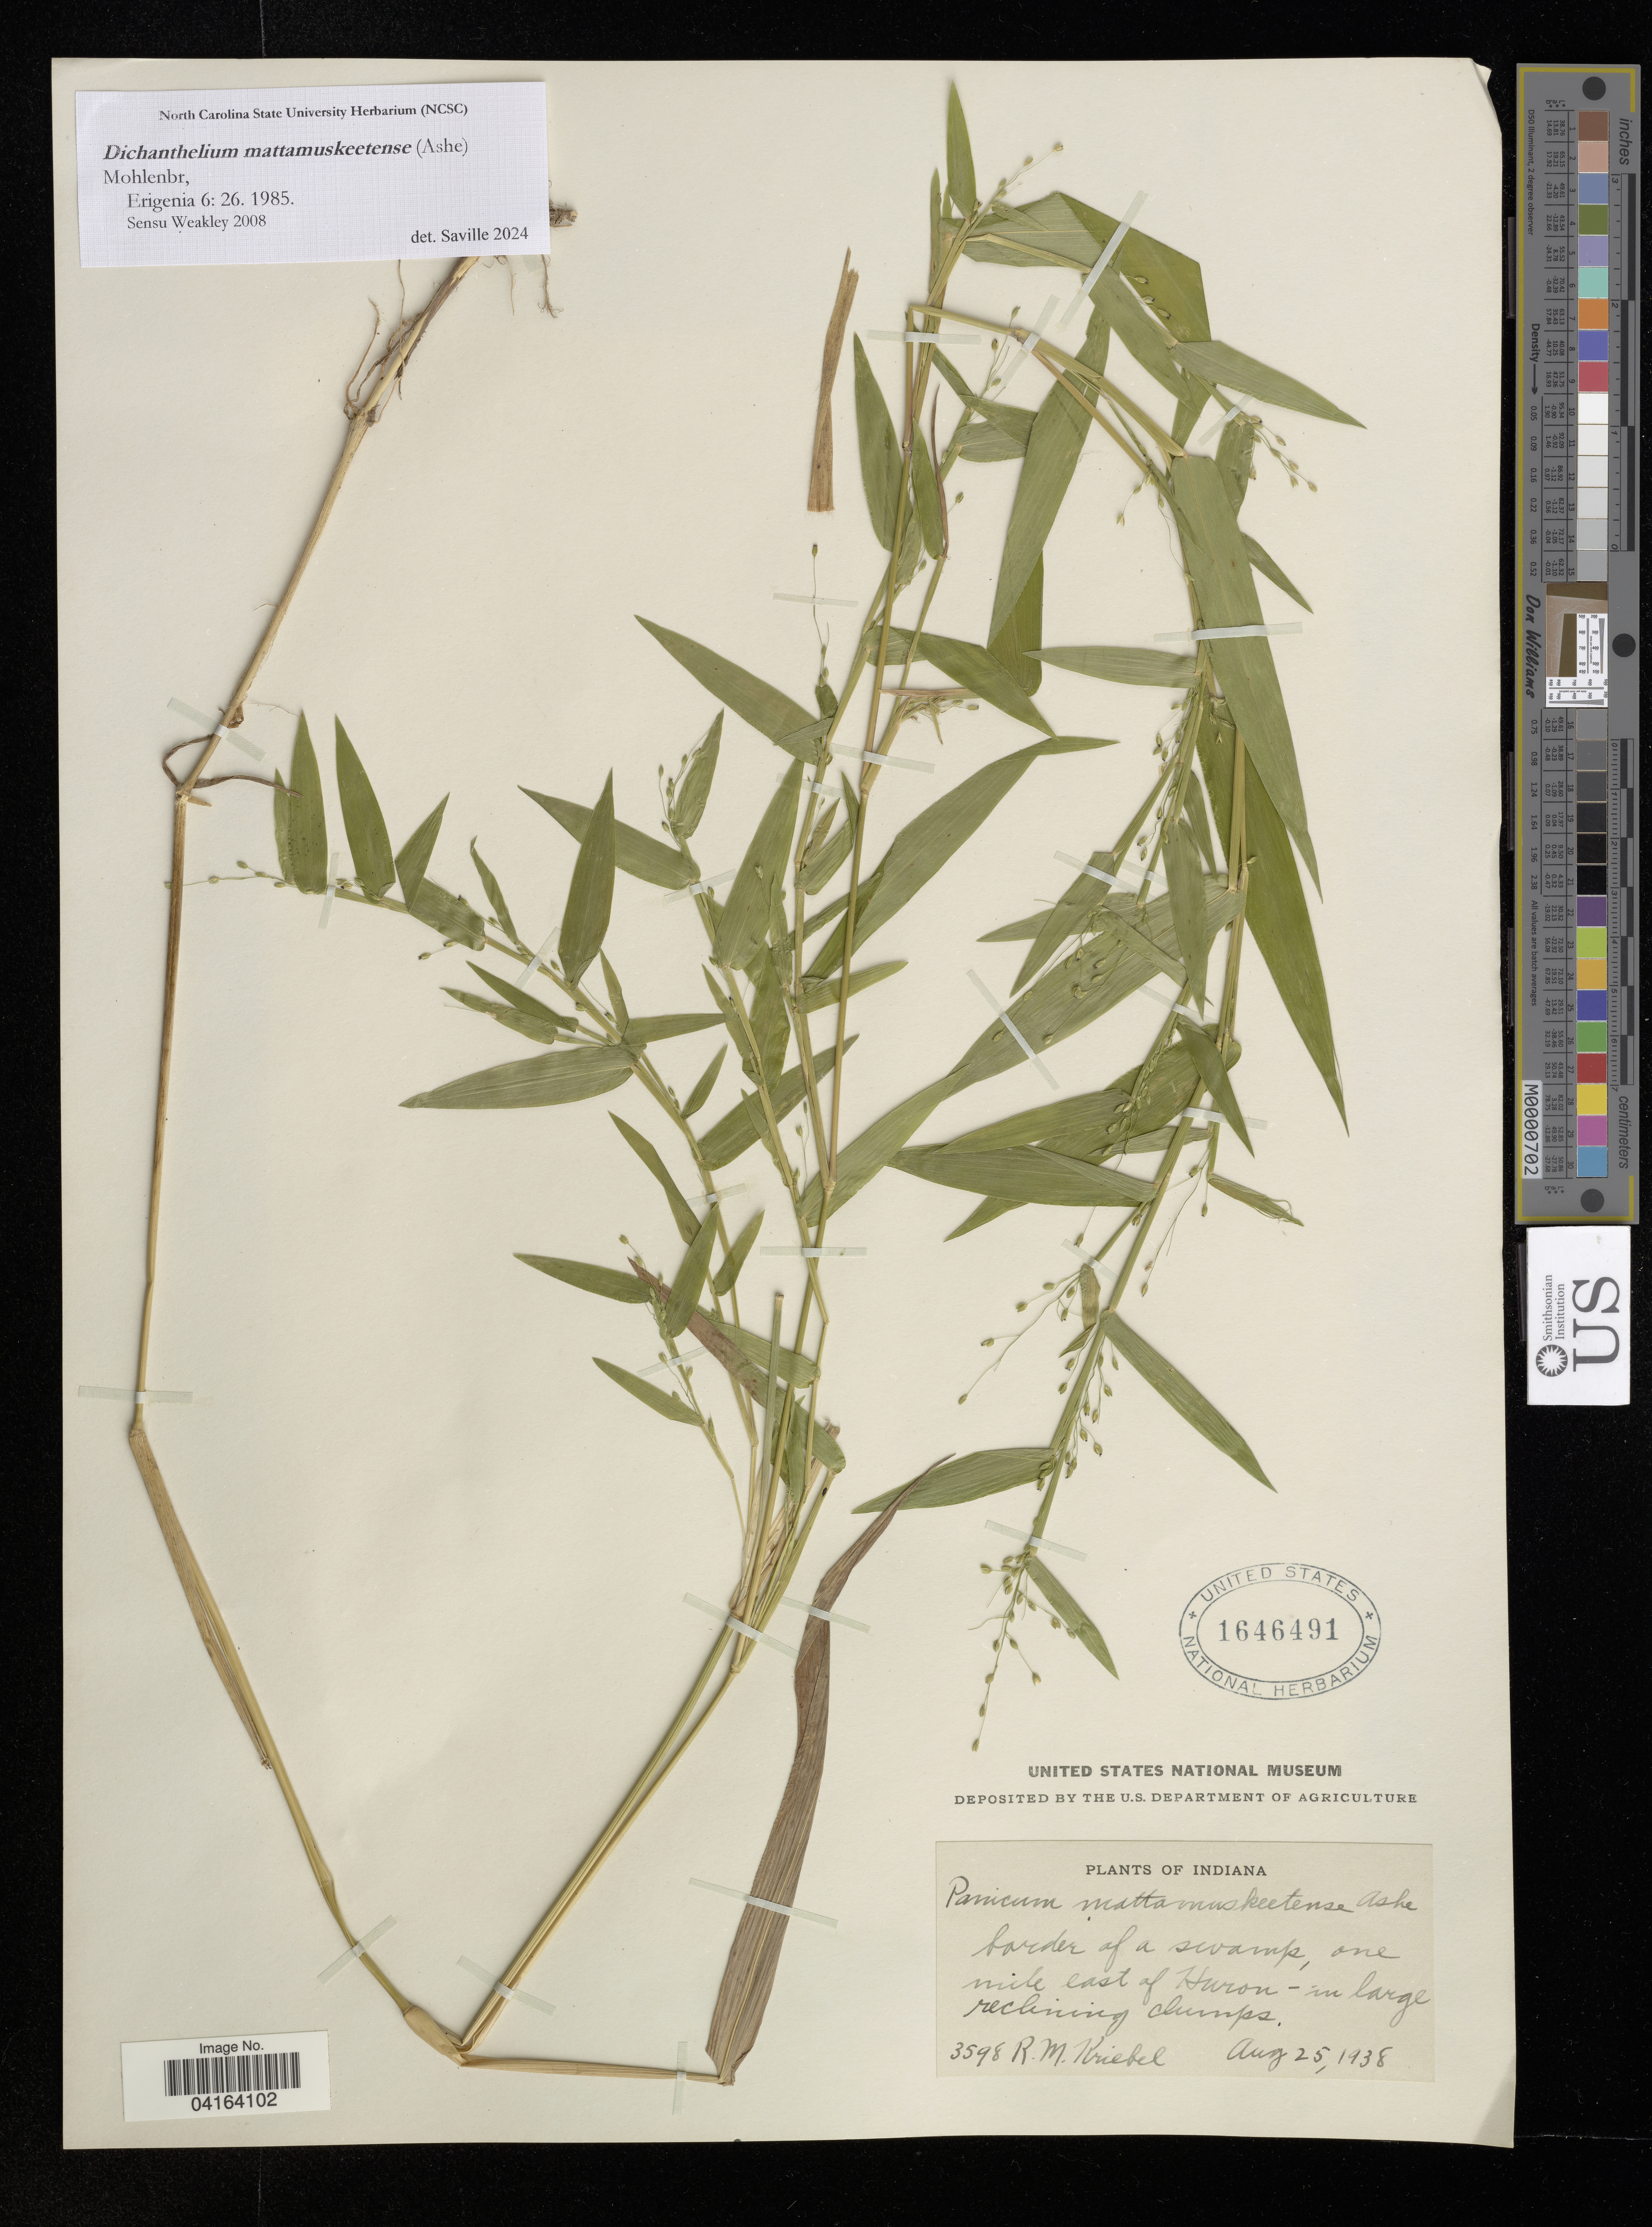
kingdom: Plantae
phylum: Tracheophyta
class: Liliopsida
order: Poales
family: Poaceae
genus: Dichanthelium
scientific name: Dichanthelium mattamuskeetense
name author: (Ashe) Mohlenbr.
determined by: Saville, A. C., (NCSC), North Carolina State University (UNITED STATES)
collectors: R. M. Kriebel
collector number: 3598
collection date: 1938-08-25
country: United States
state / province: Indiana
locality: Border of a swamp, one mile east of Huron.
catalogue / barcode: US 1646491